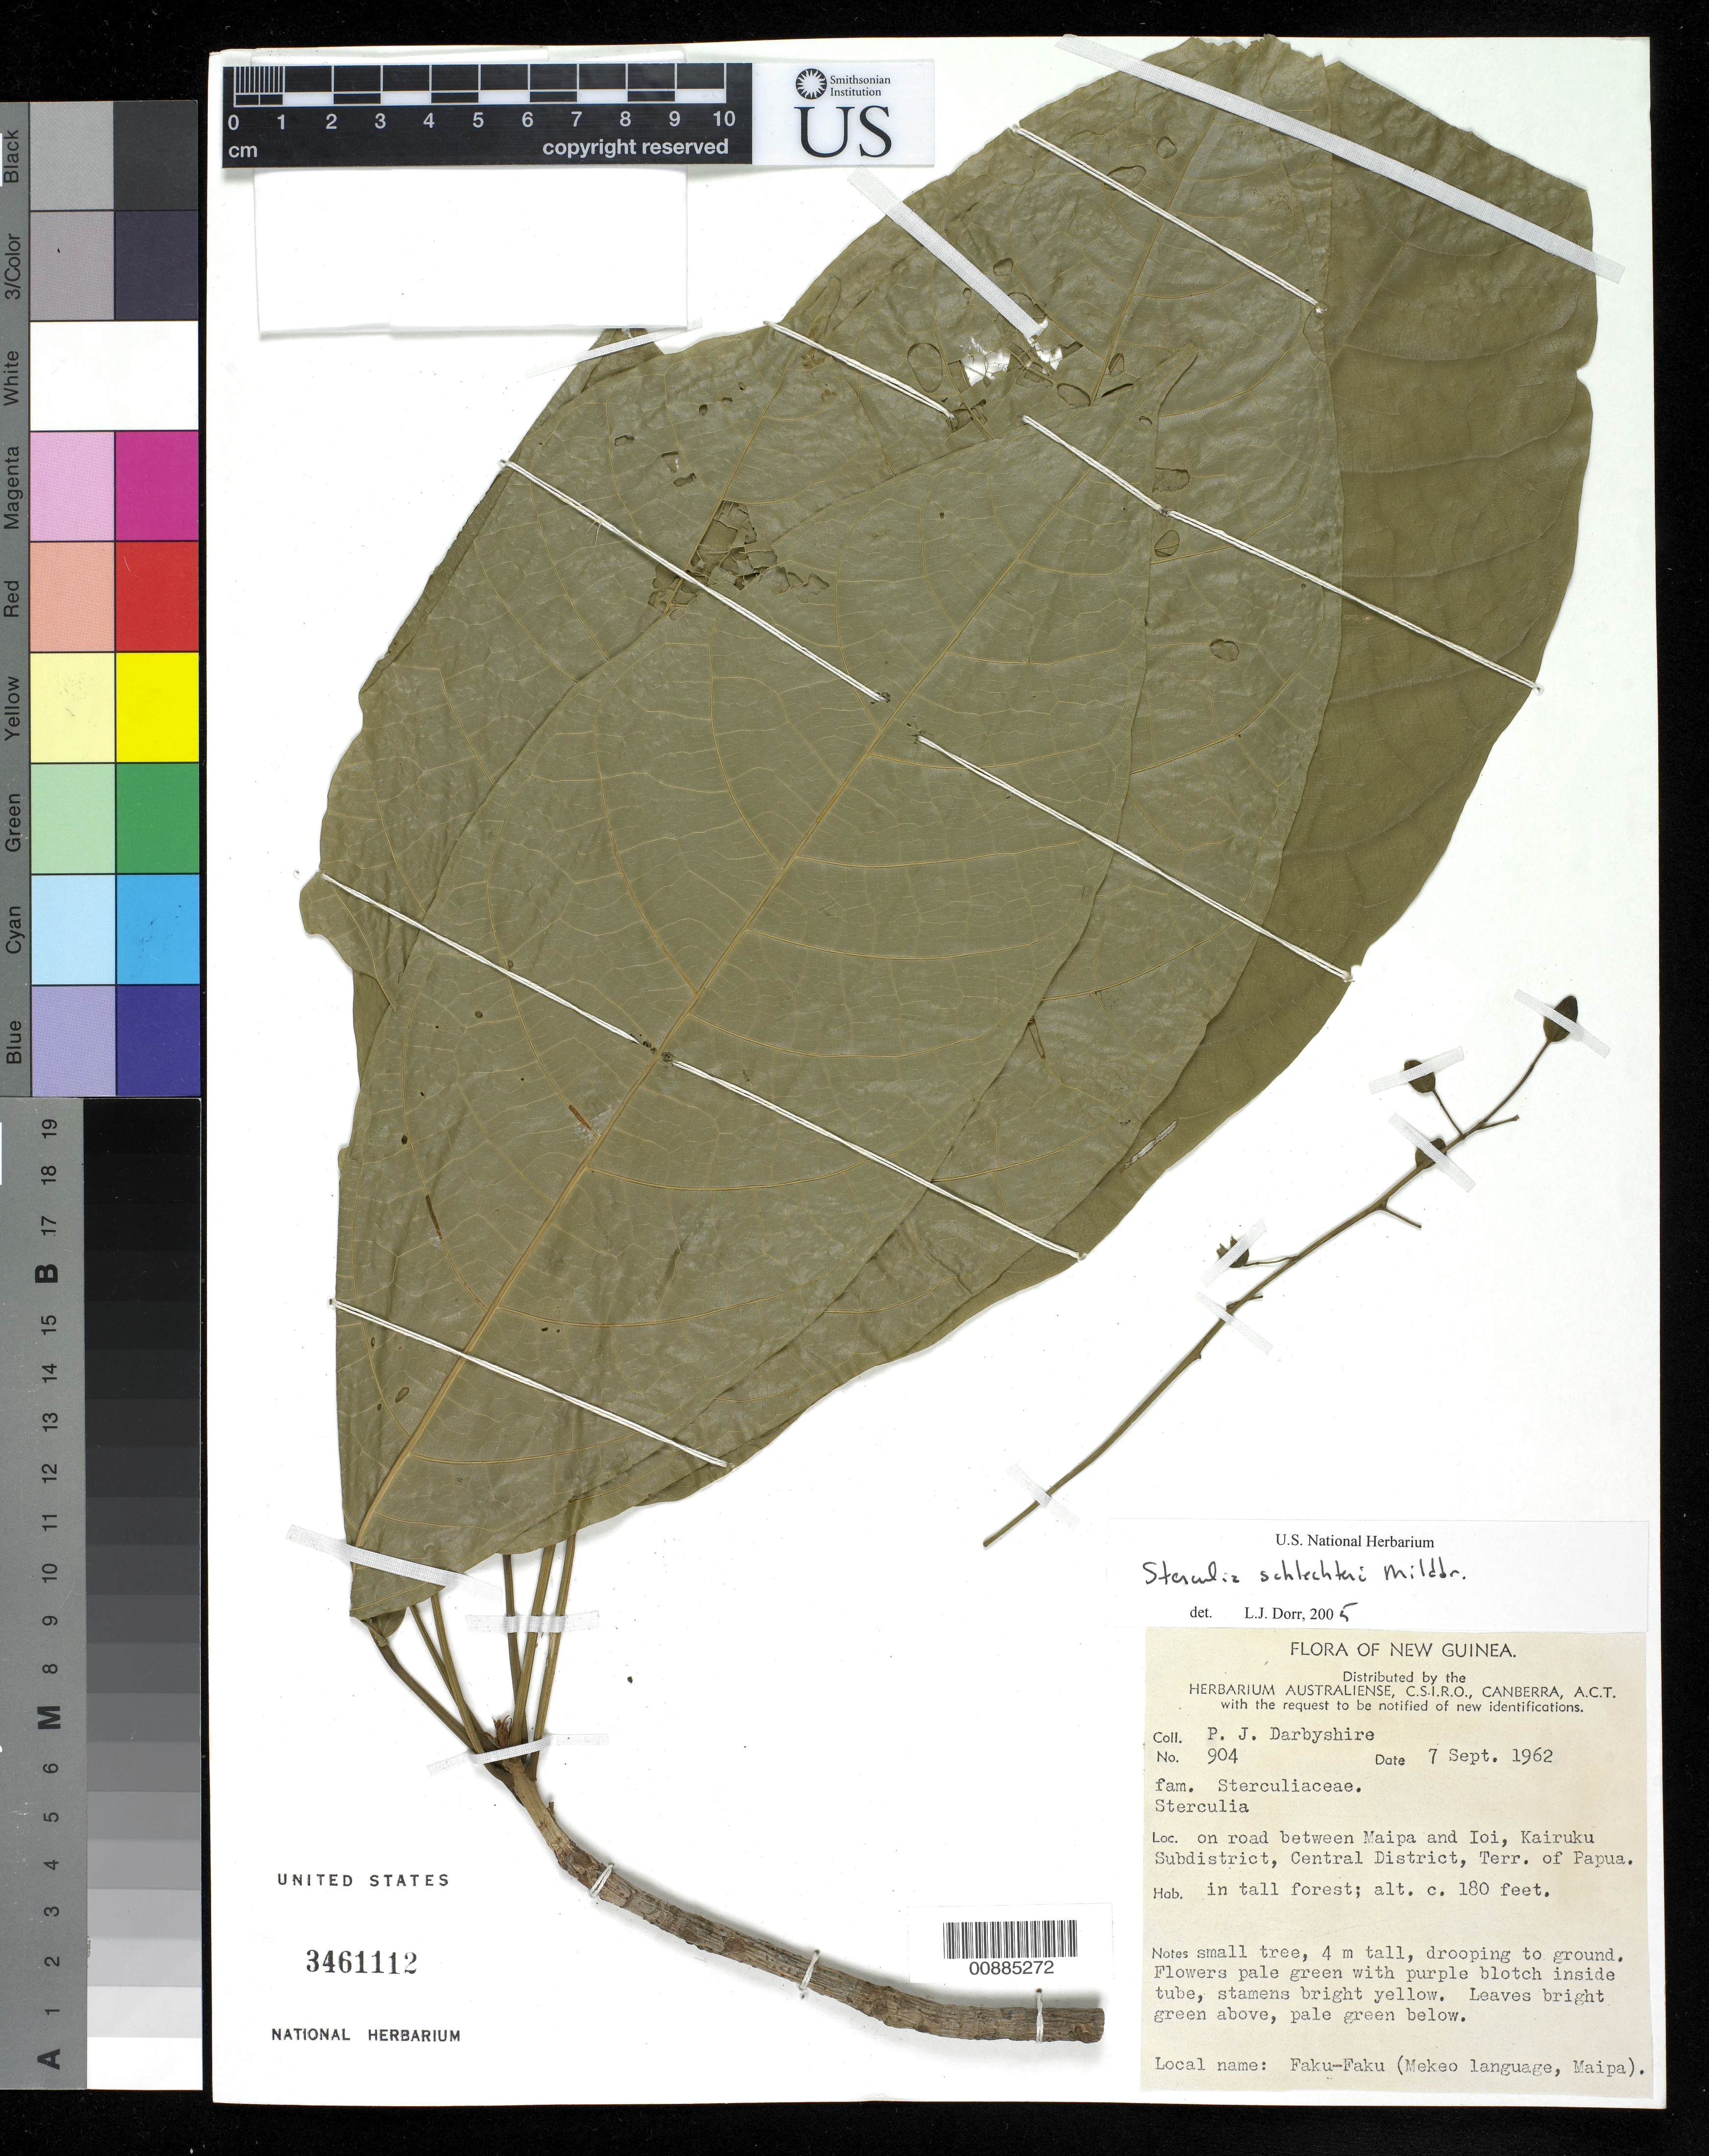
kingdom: Plantae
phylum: Tracheophyta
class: Magnoliopsida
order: Malvales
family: Malvaceae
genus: Sterculia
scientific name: Sterculia schlechteri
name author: Mildbr.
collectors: P. Darbyshire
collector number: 904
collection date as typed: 07 Sep 1962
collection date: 1962-09-07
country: Papua New Guinea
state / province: Central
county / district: Kairuku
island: New Guinea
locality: On road between Maipa and Ioi, Kairuku Subdistrict, Central District.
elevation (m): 55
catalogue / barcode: US 3461112